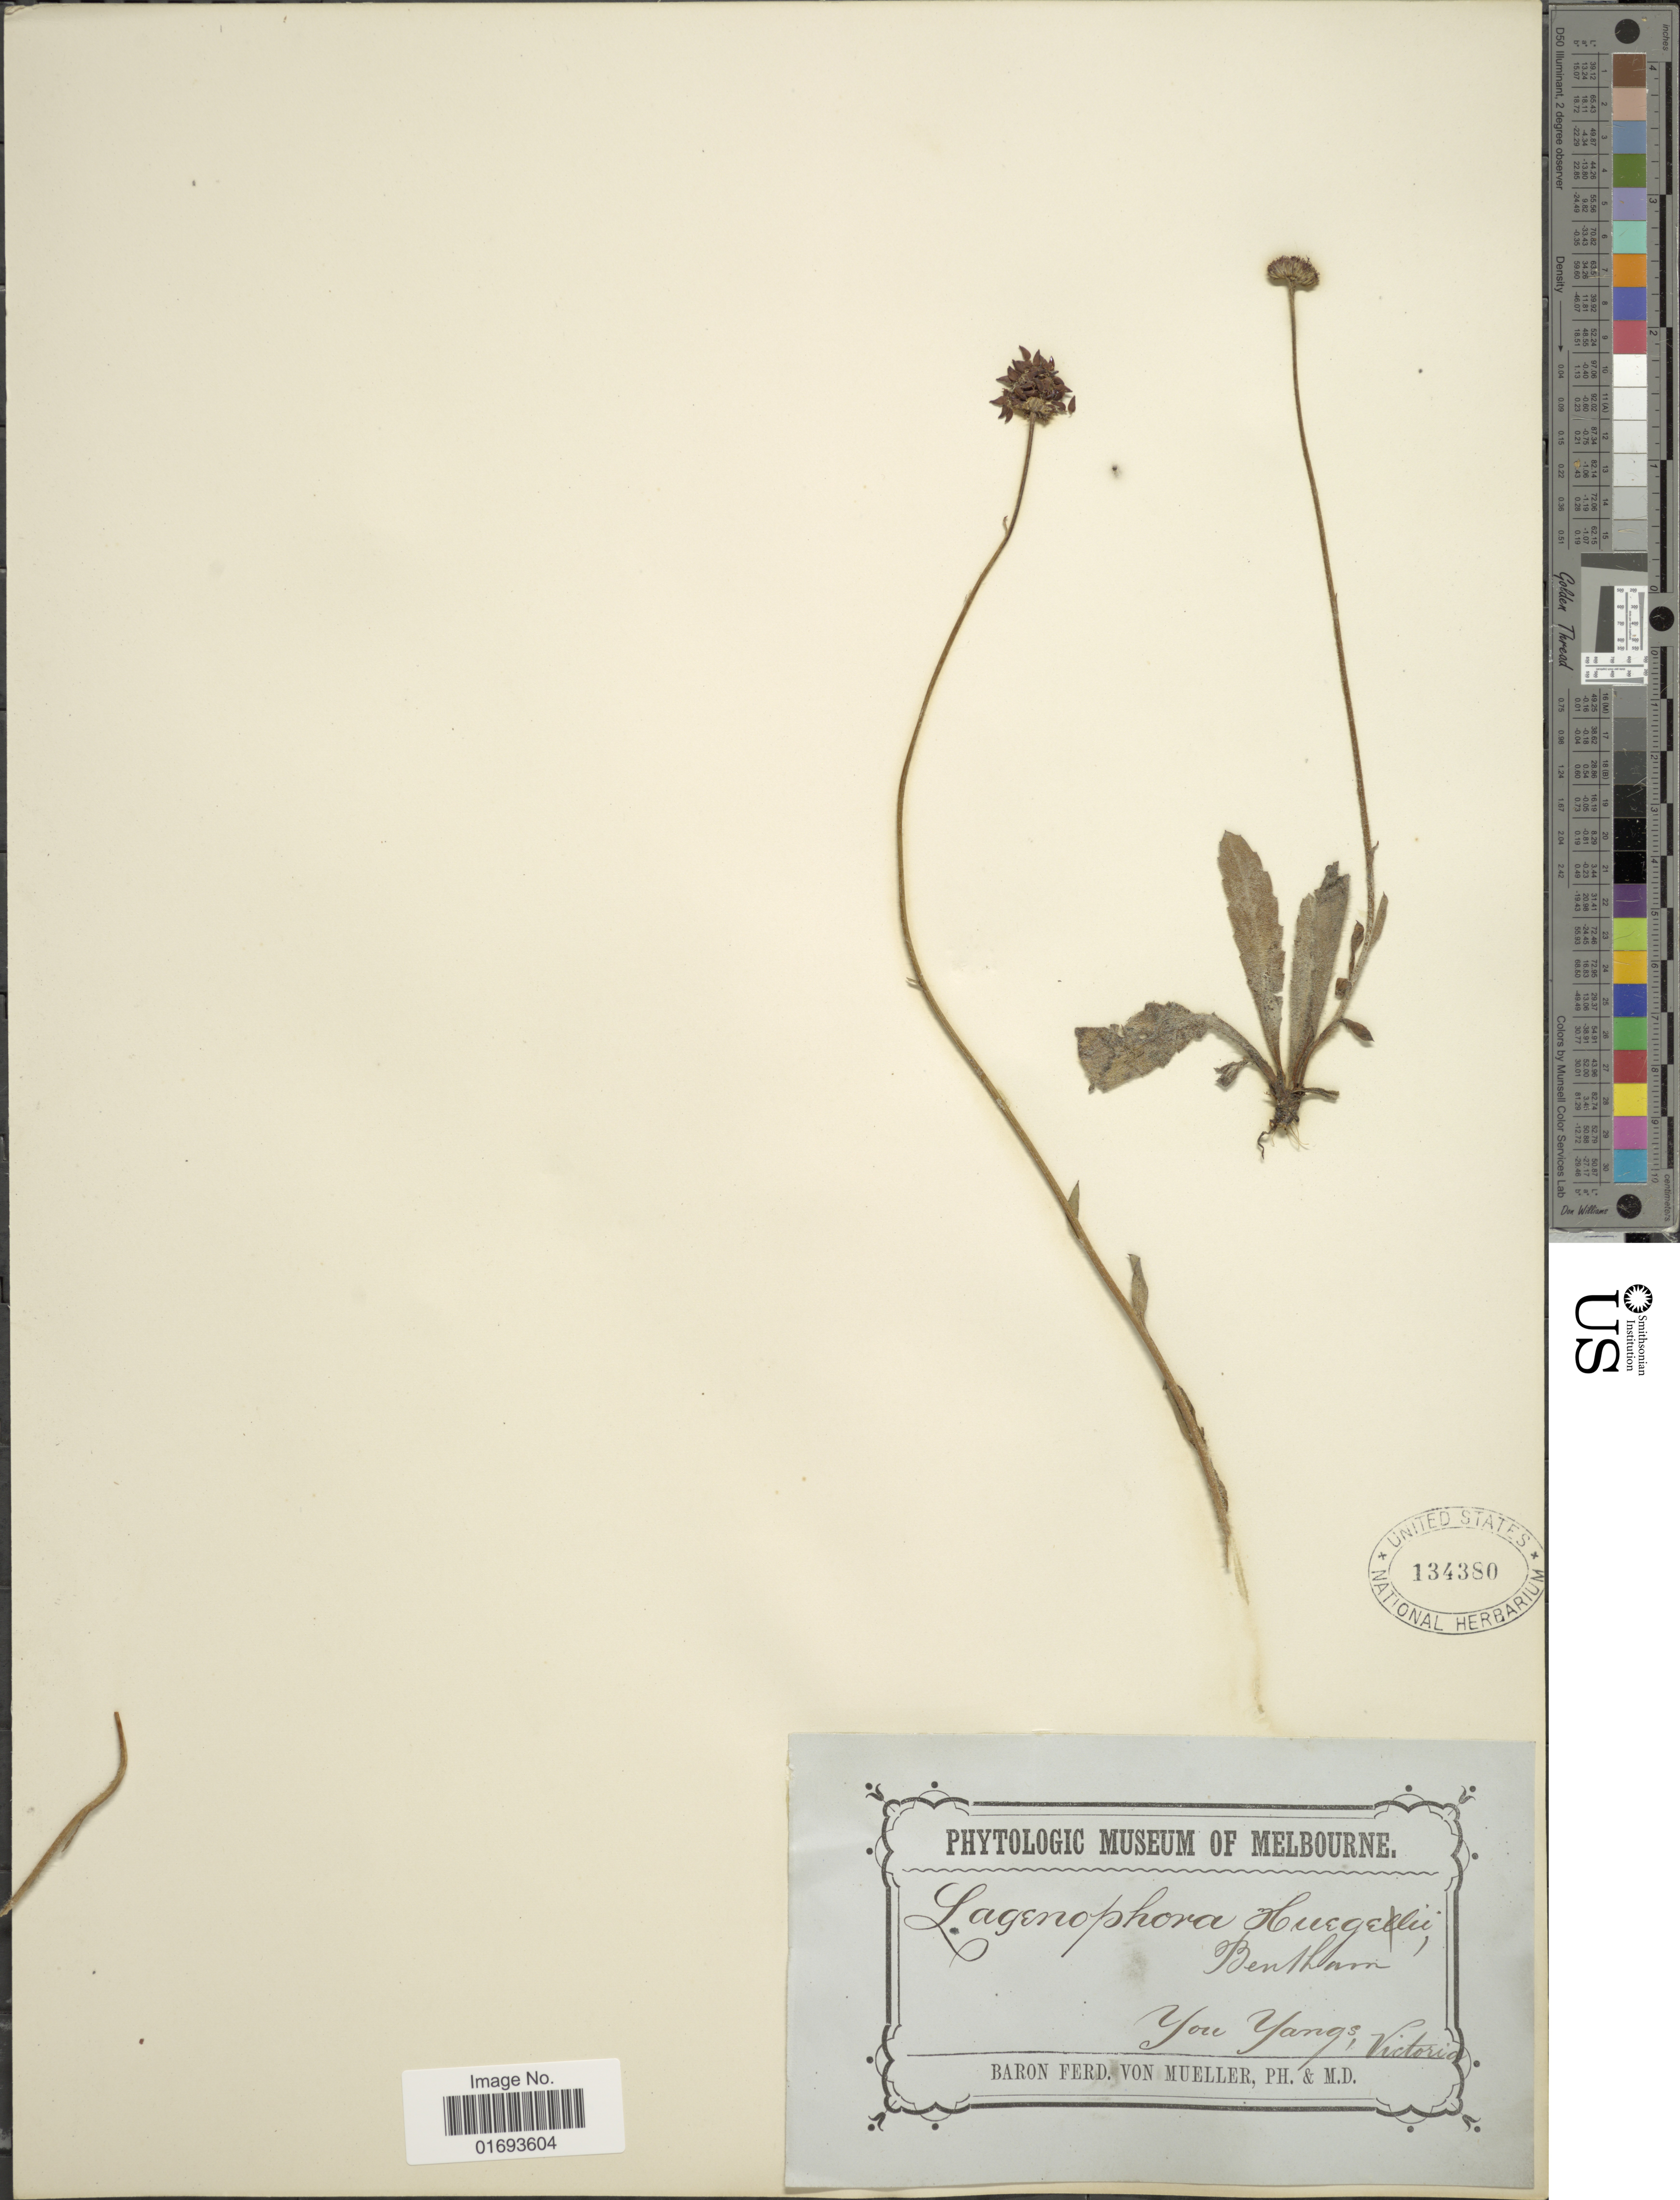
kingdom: Plantae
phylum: Tracheophyta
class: Magnoliopsida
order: Asterales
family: Asteraceae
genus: Lagenophora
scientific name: Lagenophora huegelii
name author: Benth.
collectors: B. von Mueller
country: Australia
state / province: Victoria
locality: You Yangs, Victoria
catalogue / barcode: US 134380